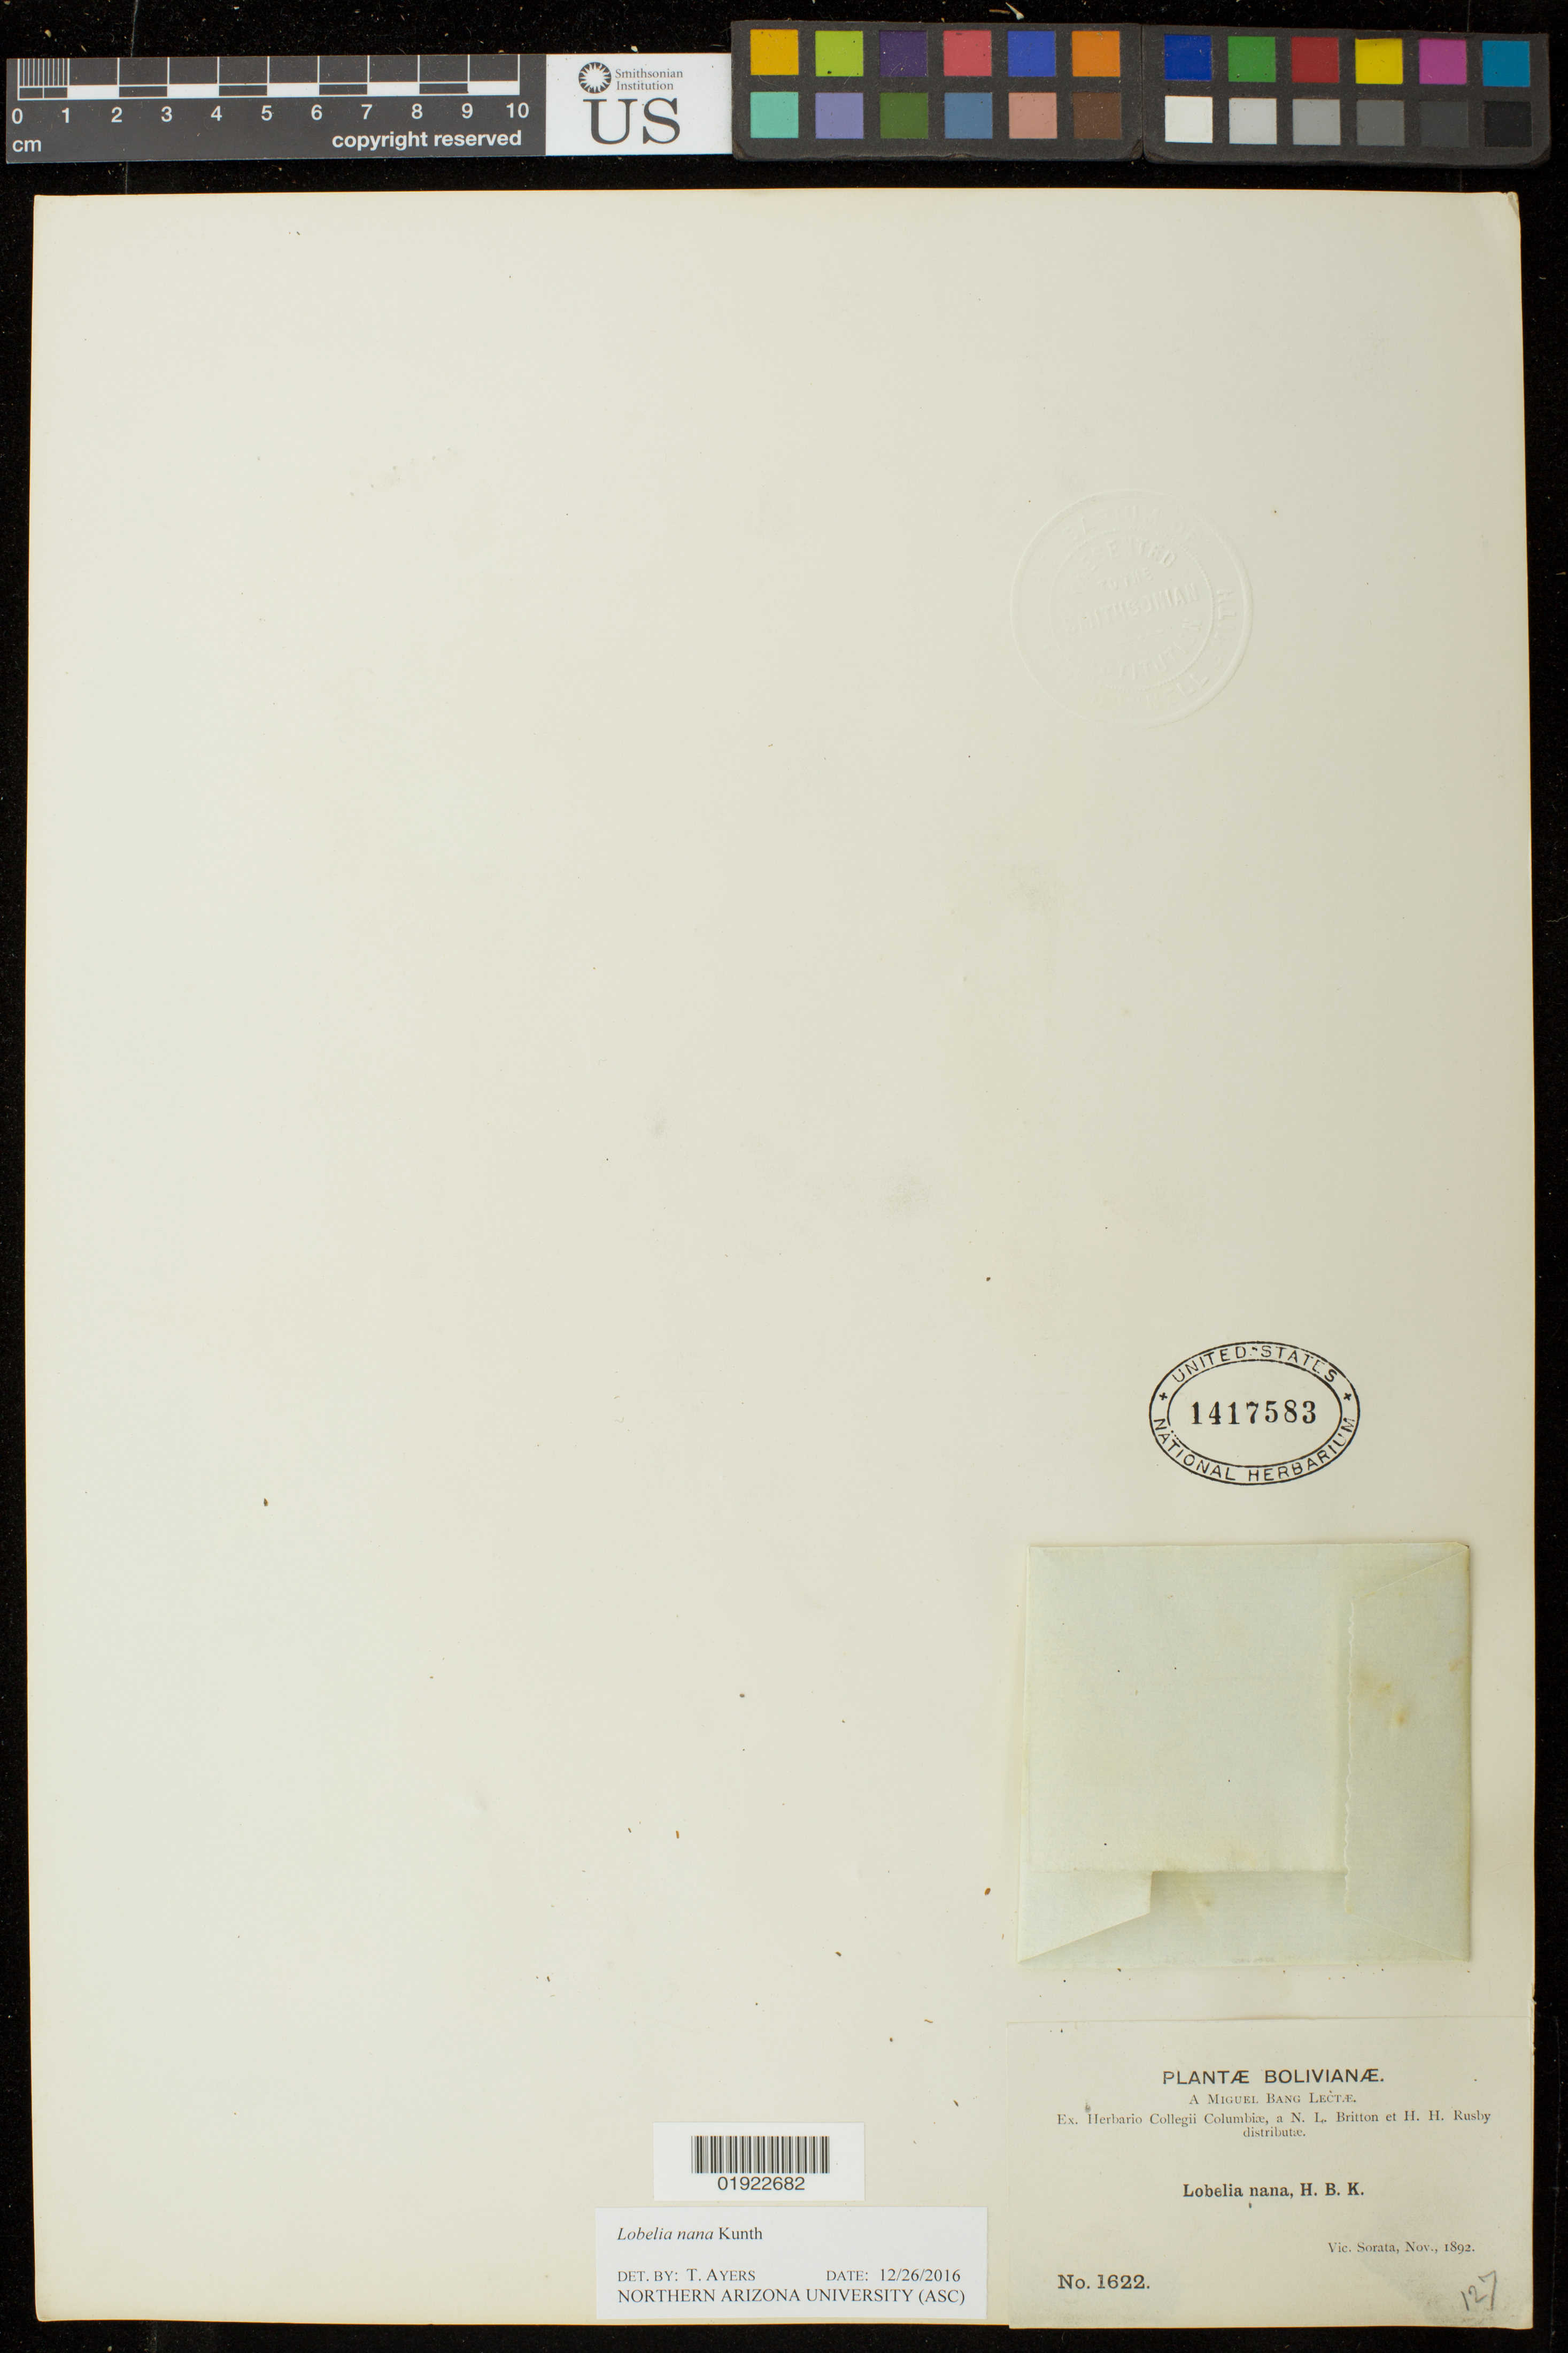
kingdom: Plantae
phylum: Tracheophyta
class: Magnoliopsida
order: Asterales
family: Campanulaceae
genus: Lobelia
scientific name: Lobelia nana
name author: Kunth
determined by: Ayers, Tina J.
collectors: A. Bang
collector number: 1622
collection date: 1892-11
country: Bolivia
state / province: La Paz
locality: Vic. Sorata.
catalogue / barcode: US 1417583